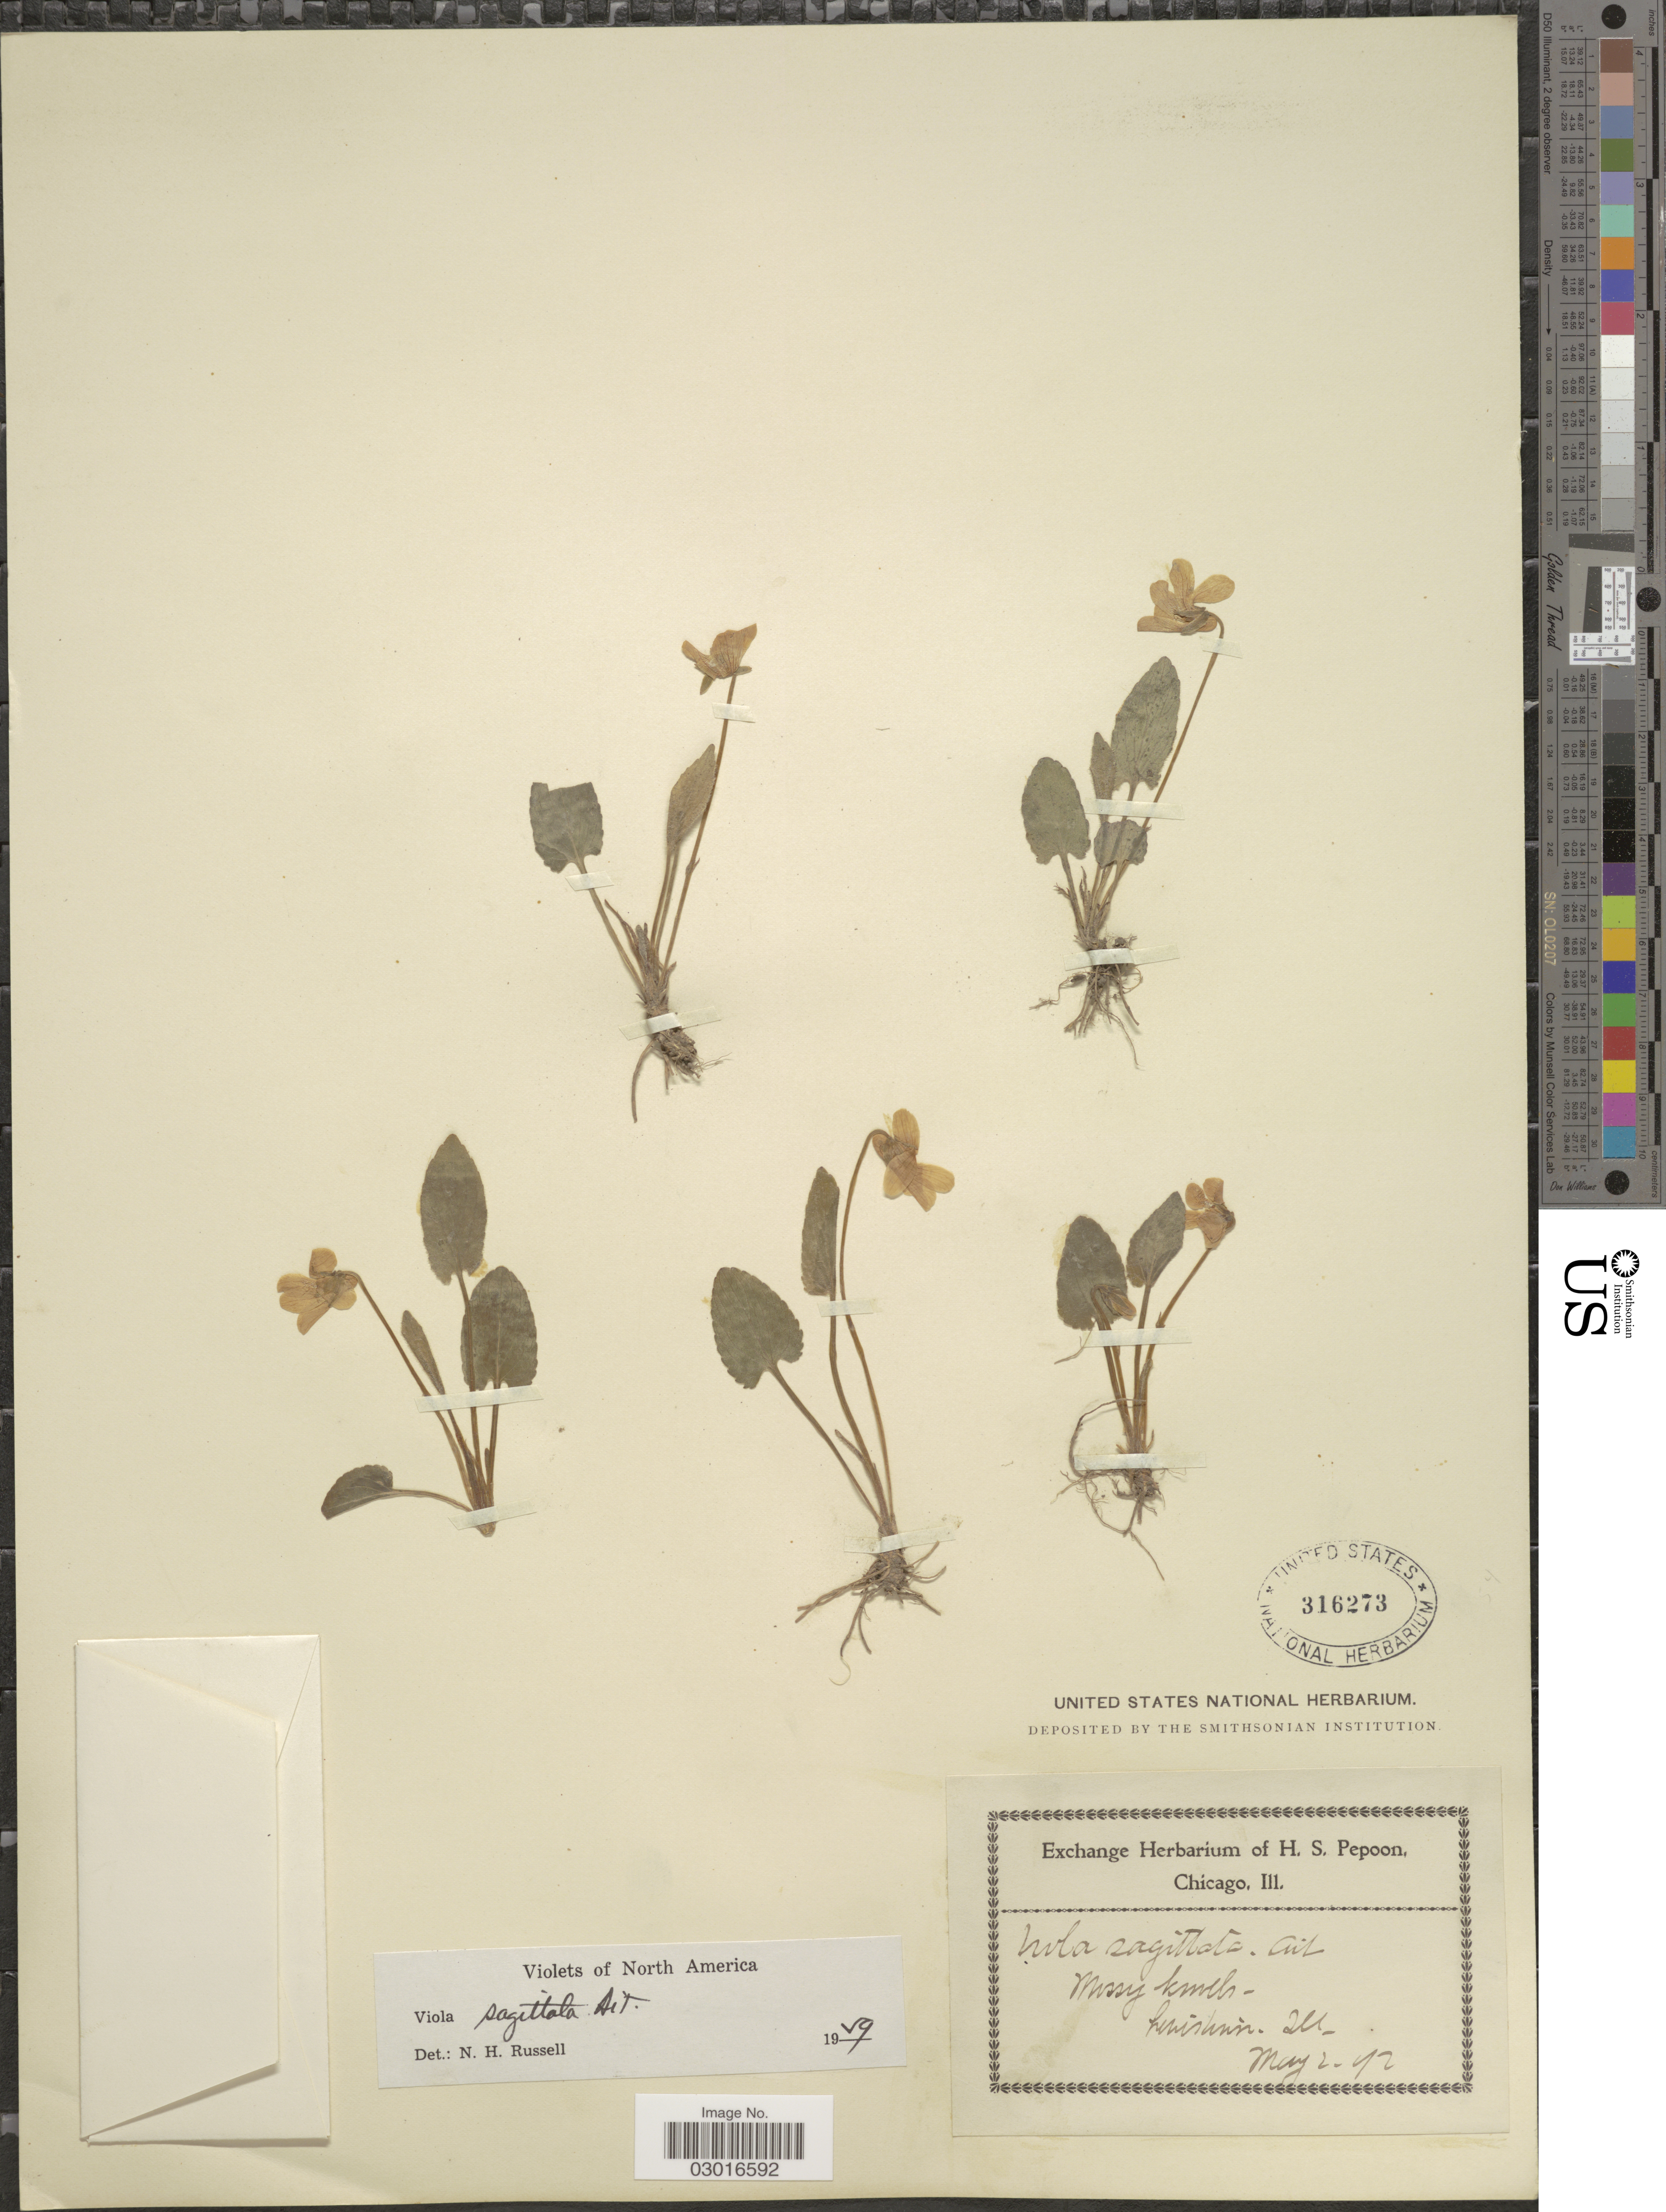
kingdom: Plantae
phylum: Tracheophyta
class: Magnoliopsida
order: Malpighiales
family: Violaceae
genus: Viola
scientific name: Viola sagittata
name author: Aiton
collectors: ex herb. H. S. Pepoon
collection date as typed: Transcribed d/m/y: 2/5/92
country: United States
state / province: Illinois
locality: Lewistown.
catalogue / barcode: US 316273